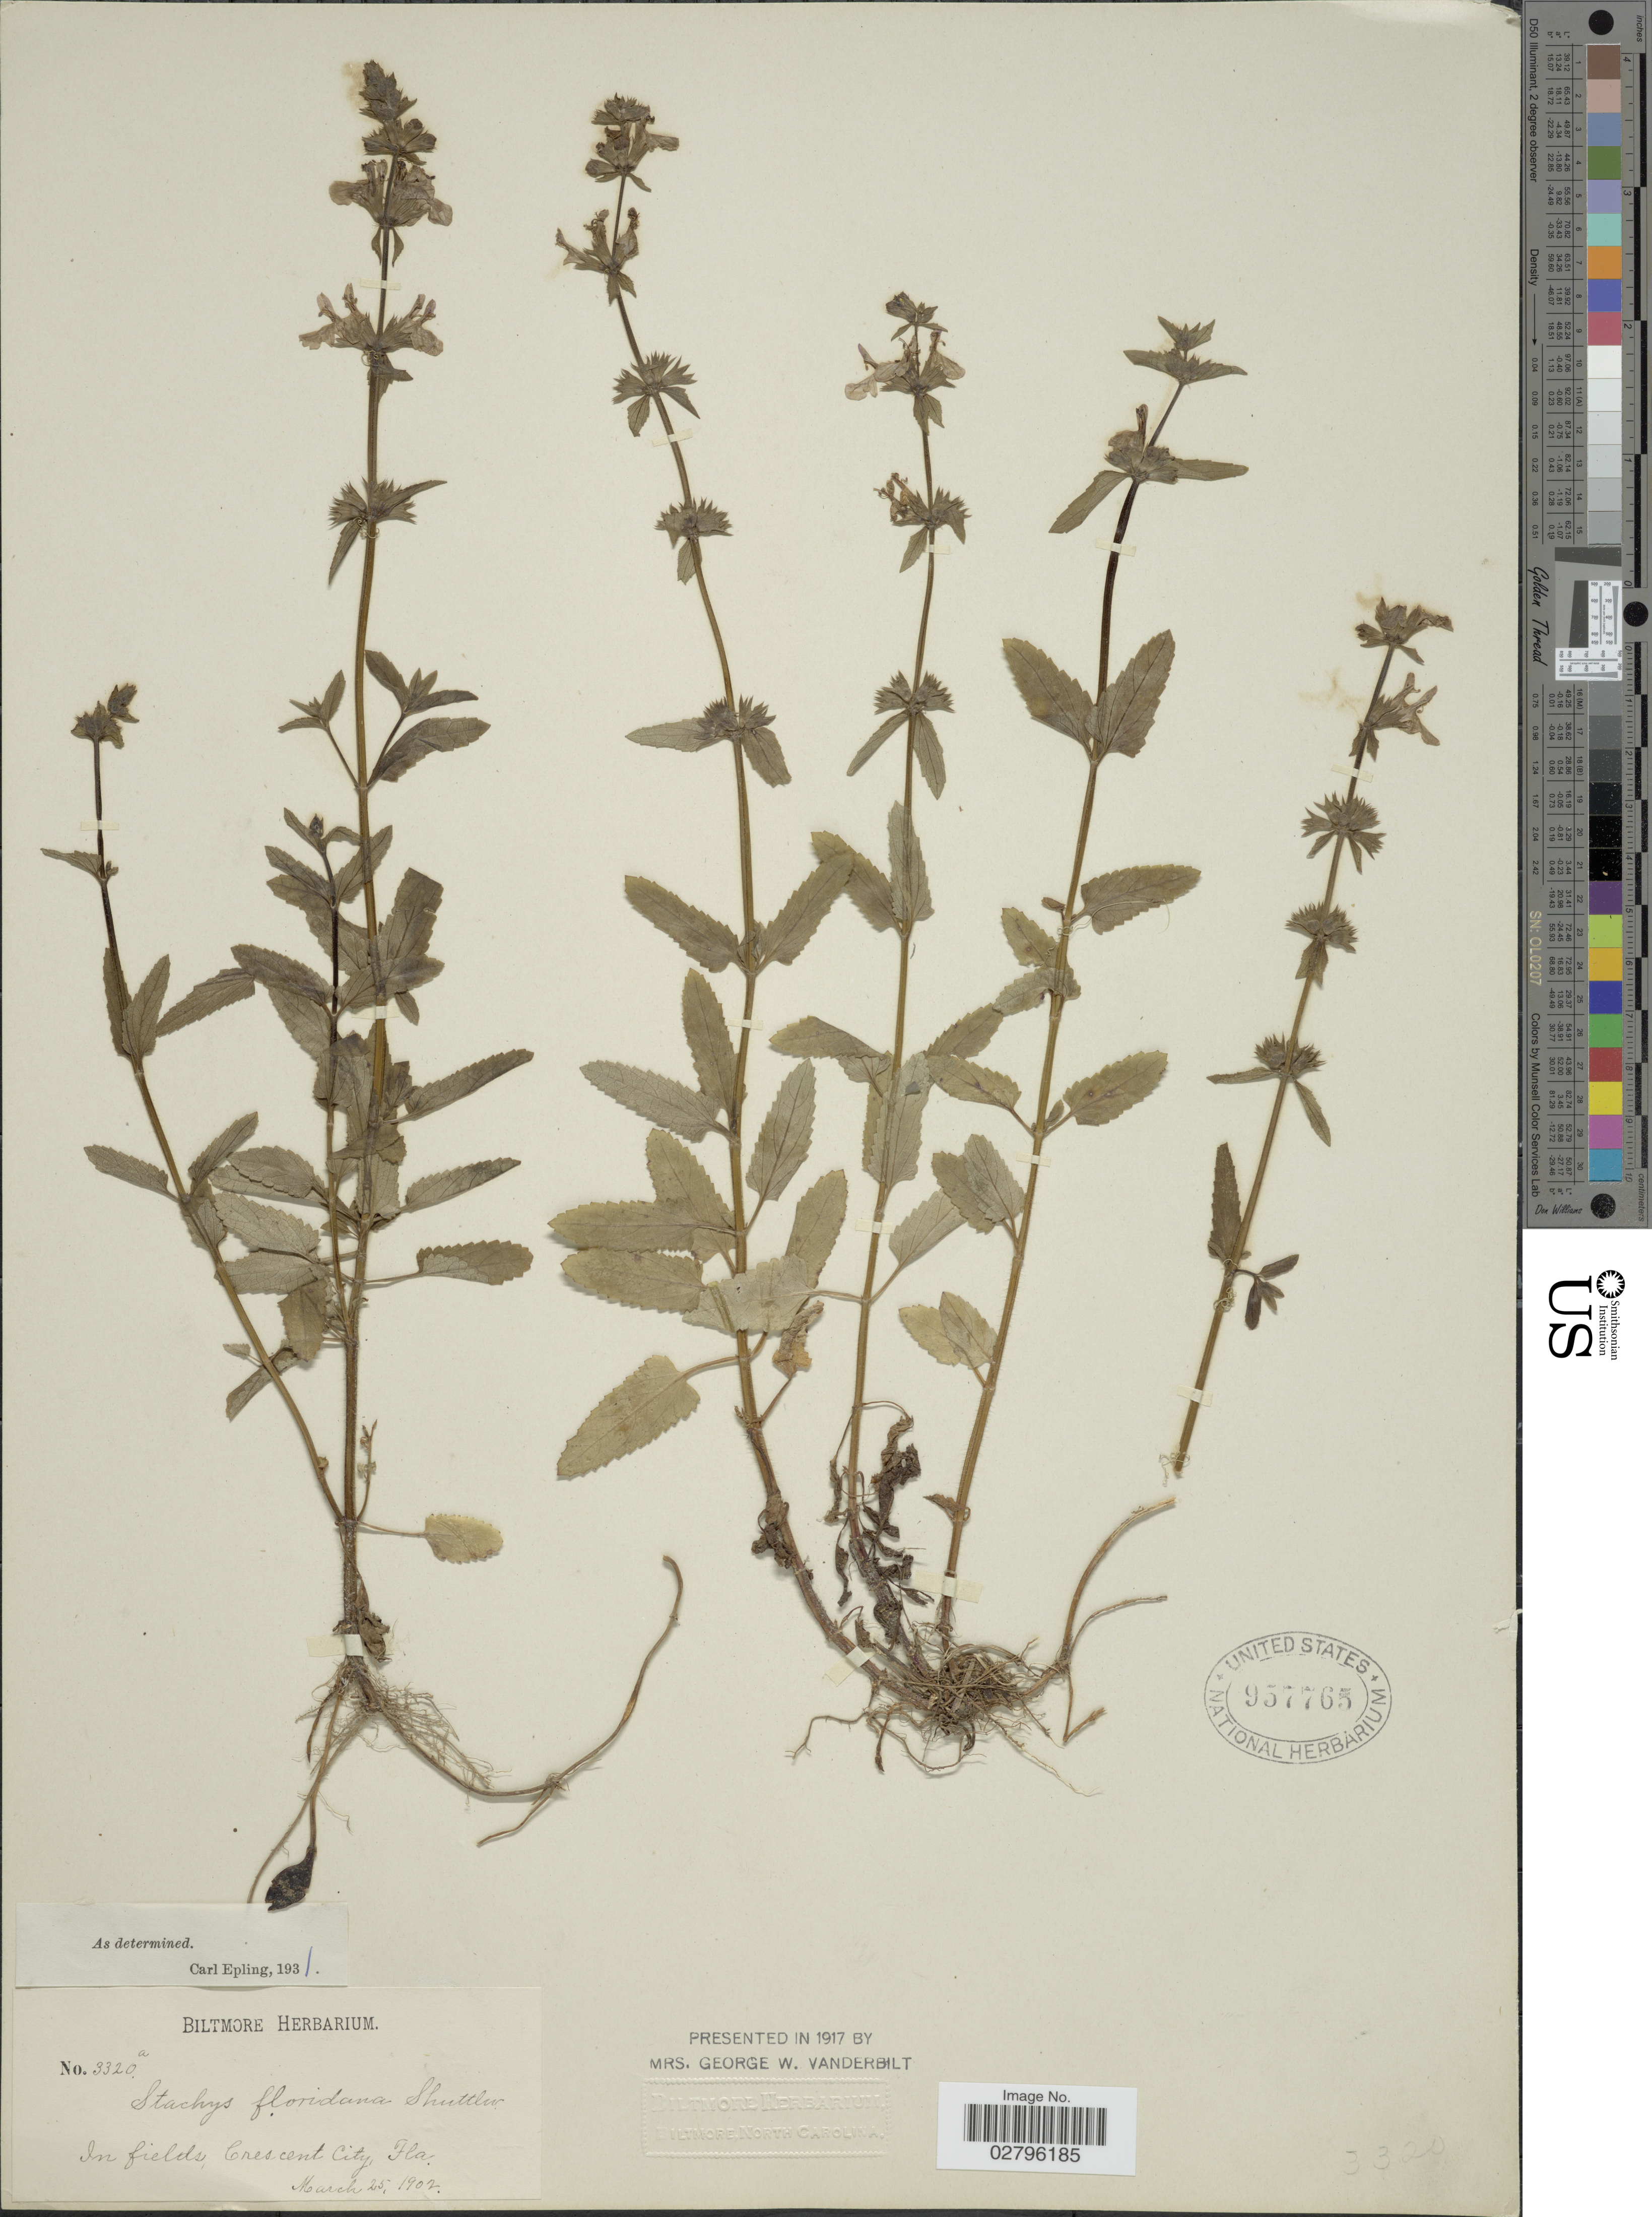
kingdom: Plantae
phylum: Tracheophyta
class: Magnoliopsida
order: Lamiales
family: Lamiaceae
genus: Stachys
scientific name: Stachys floridana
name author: Shuttlew. ex Benth.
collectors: ex herb. Biltmore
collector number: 3320a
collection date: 1902-03-25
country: United States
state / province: Florida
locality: In fields, Crescent City, Fla.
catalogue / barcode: US 957765